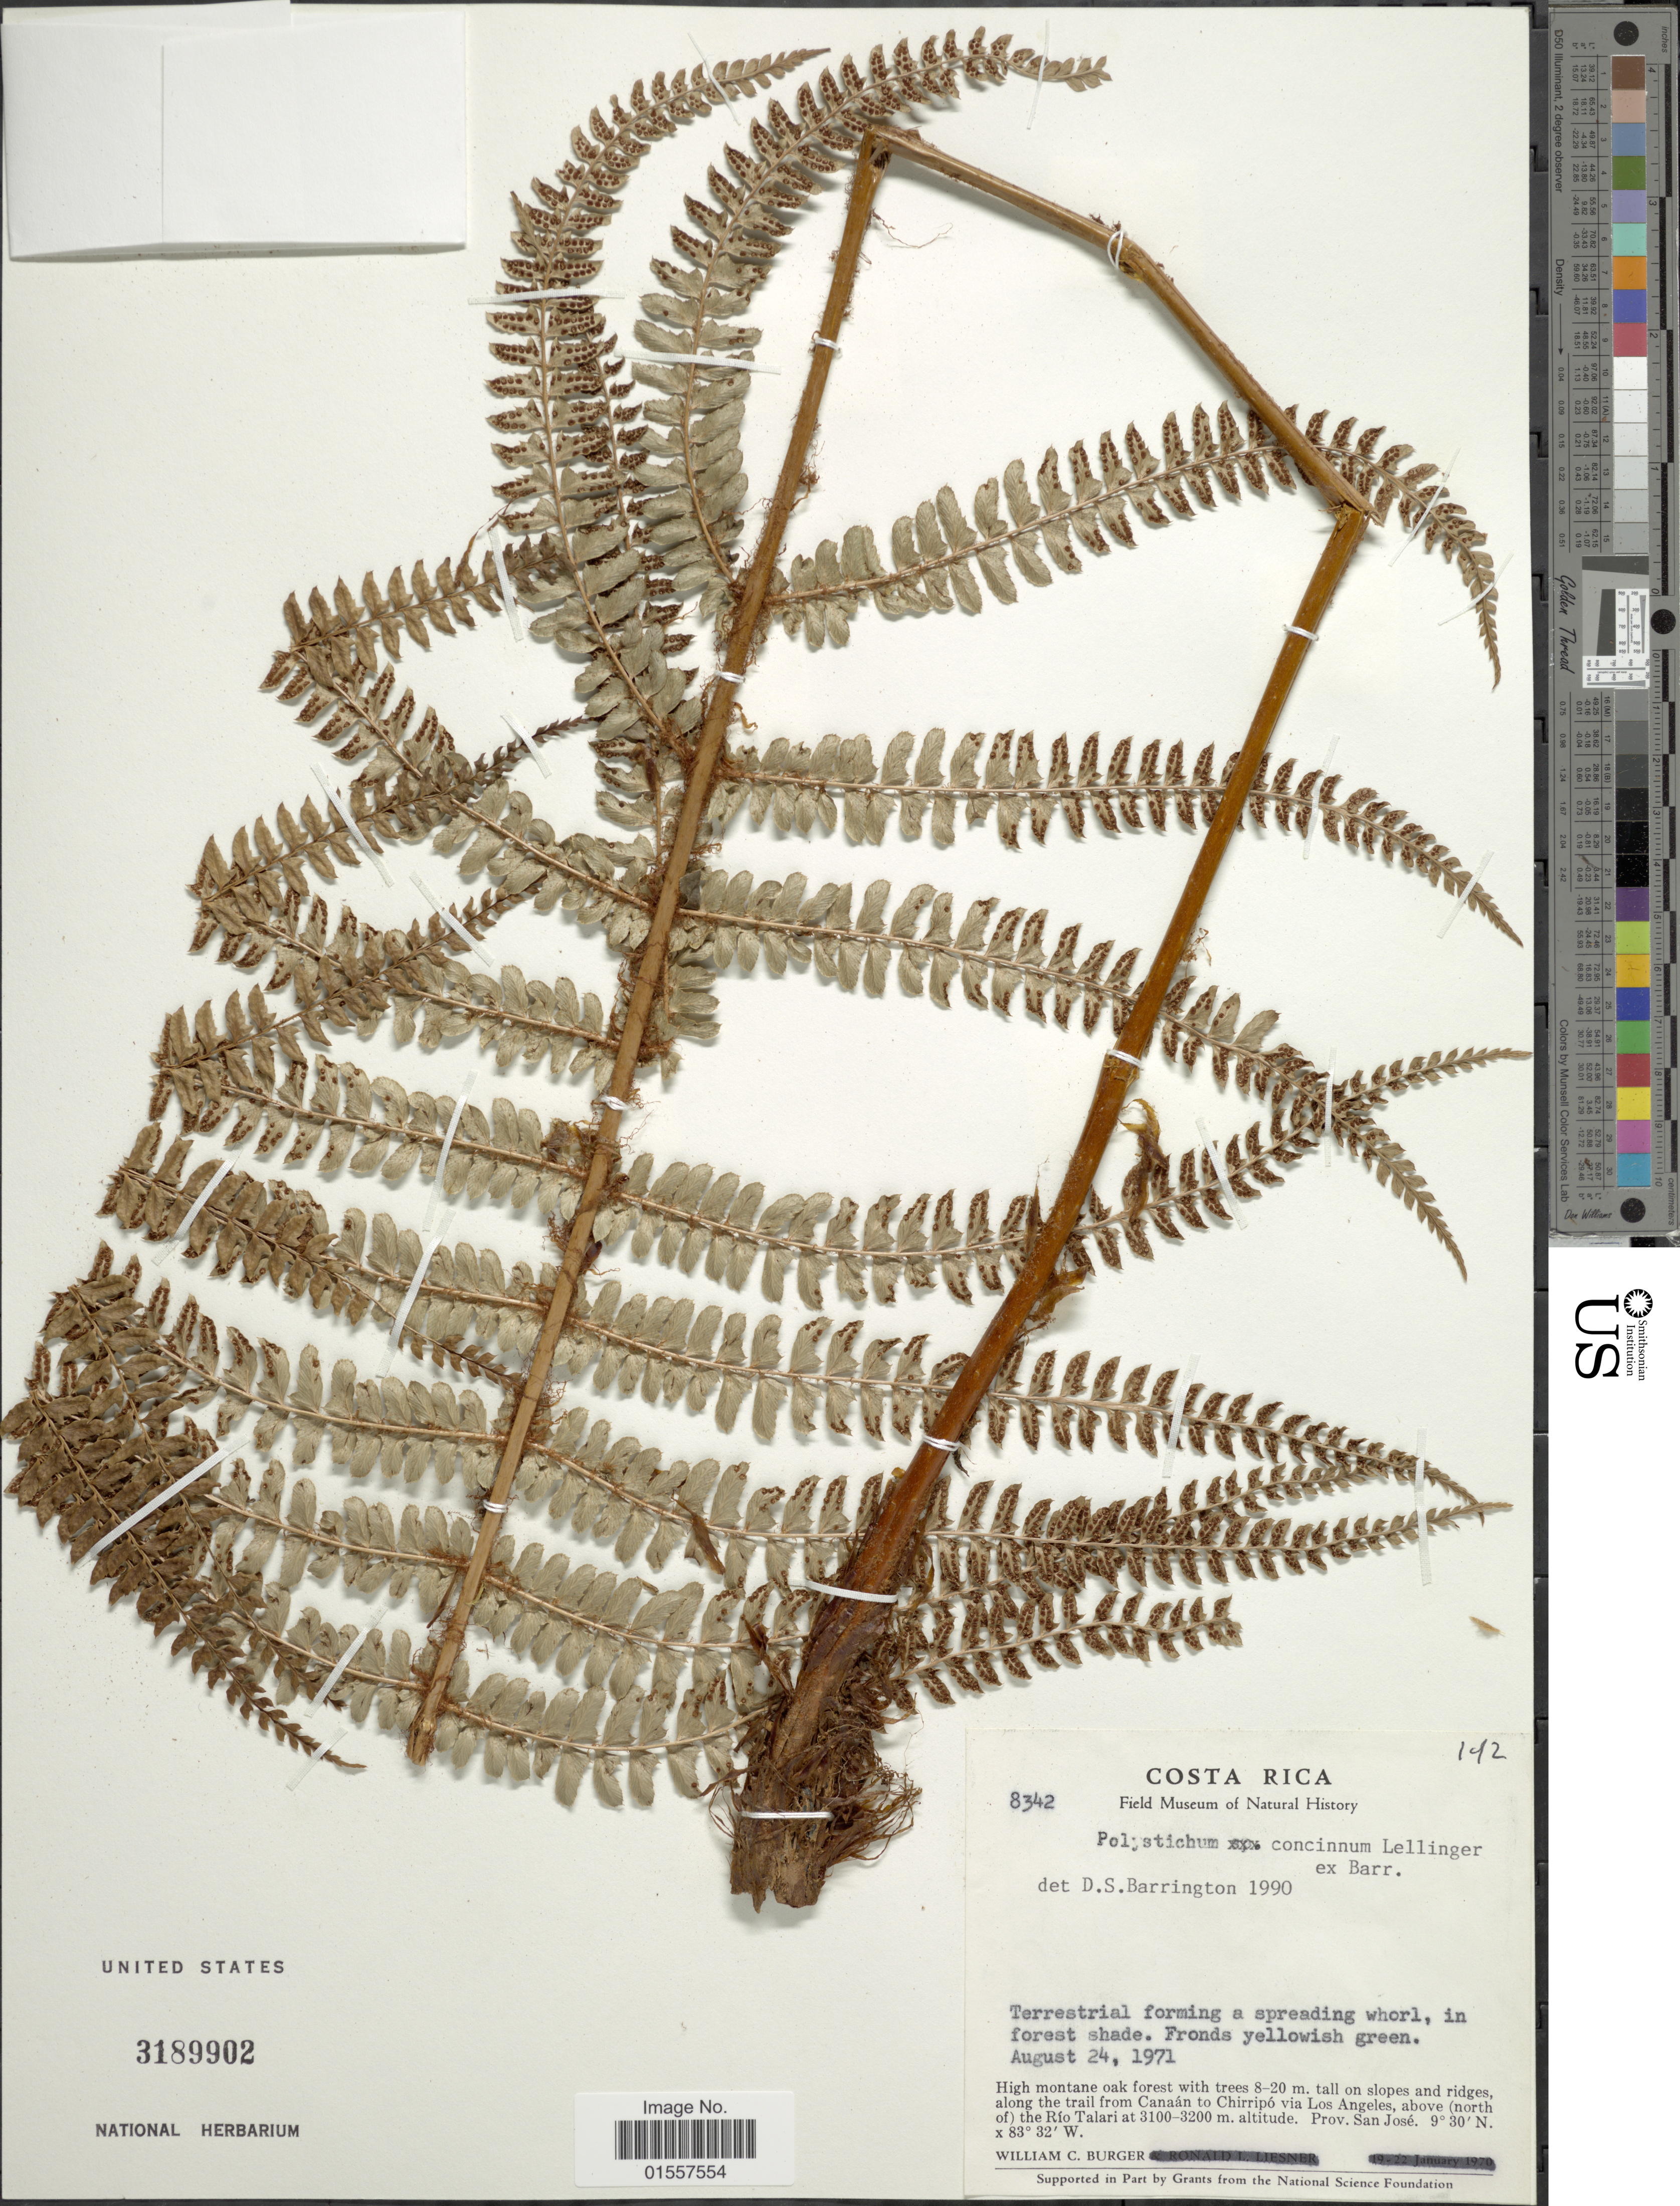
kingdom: Plantae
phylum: Tracheophyta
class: Polypodiopsida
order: Polypodiales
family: Dryopteridaceae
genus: Polystichum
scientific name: Polystichum concinnum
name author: Lellinger ex Barrington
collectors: W. Burger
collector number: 8342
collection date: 1971-08-24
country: Costa Rica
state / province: San José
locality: Along the trail from Canaan to Chirripo via Los Angeles, above (north of) the Rio Talari, Prov. San Jose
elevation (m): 3100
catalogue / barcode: US 3189902